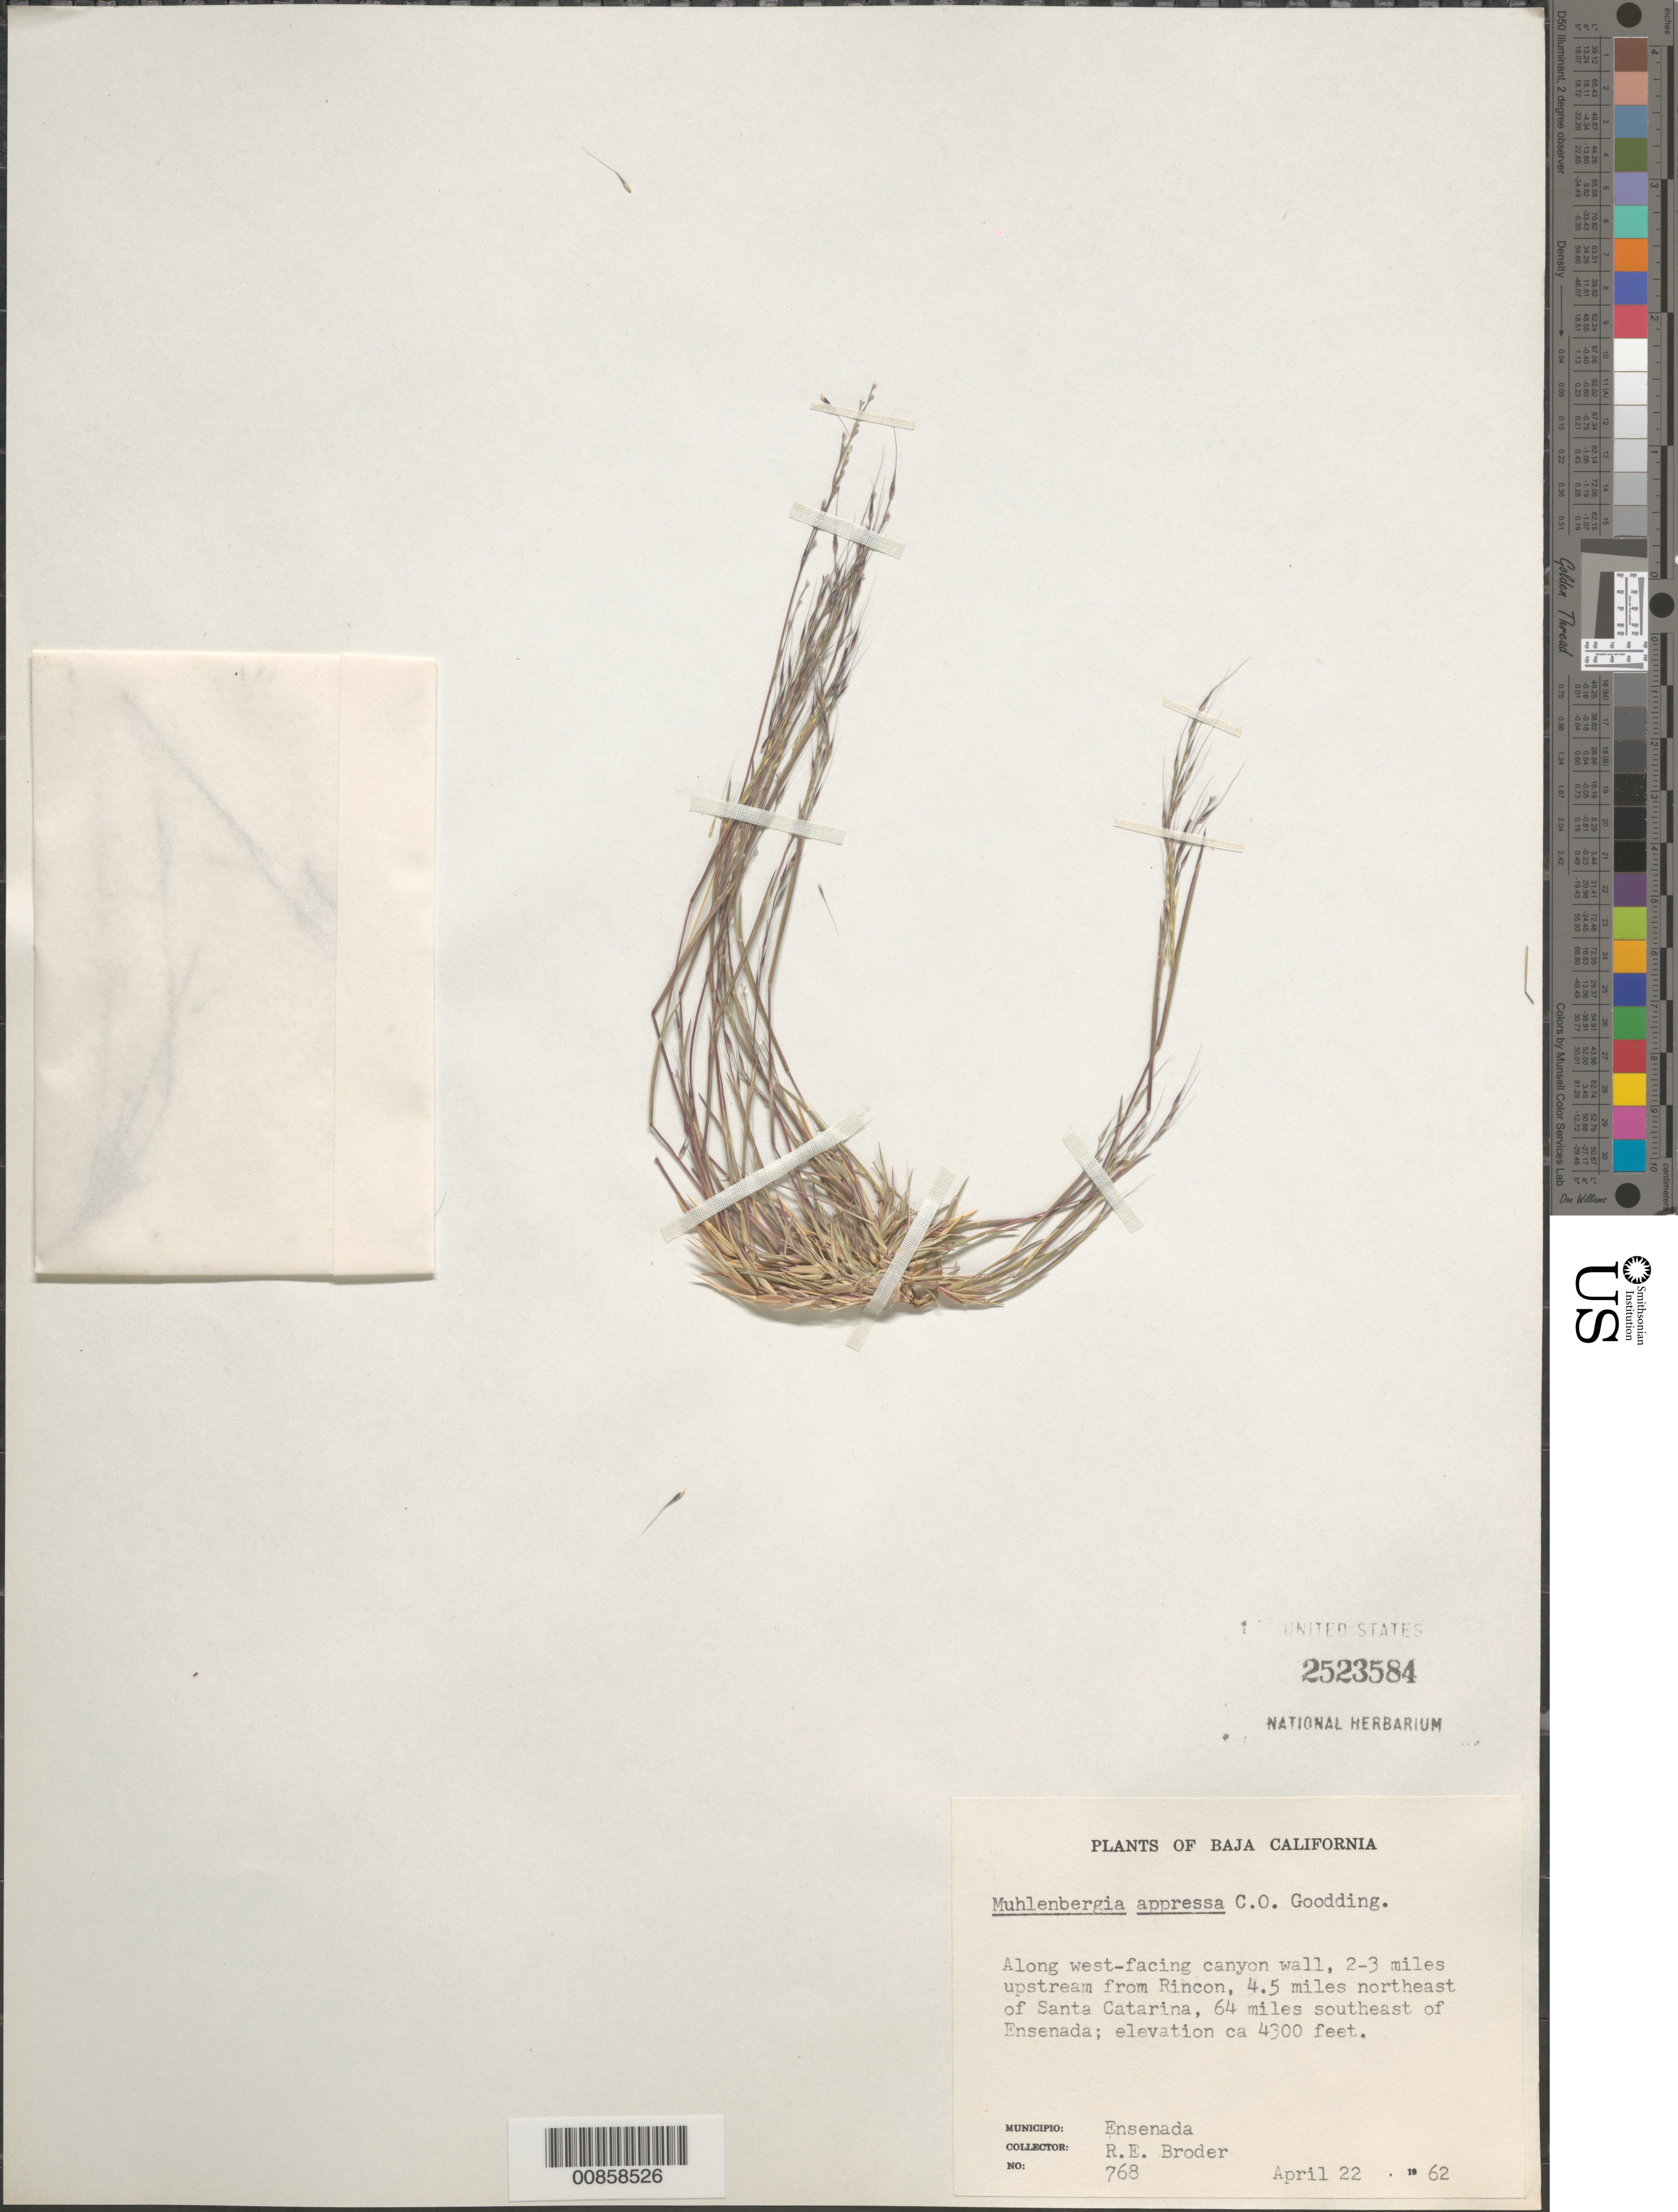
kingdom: Plantae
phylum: Tracheophyta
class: Liliopsida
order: Poales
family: Poaceae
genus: Muhlenbergia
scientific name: Muhlenbergia appressa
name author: C.O. Goodd.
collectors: R. Broder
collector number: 768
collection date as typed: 22 Apr 1962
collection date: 1962-04-22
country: Mexico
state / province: Baja California Norte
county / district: Ensenada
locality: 1.5-2.5 mi upstream from Rincón, 4.5 mi NE of Sta. Catarina, 64 mi SE of Ensenada, mpio. Ensenada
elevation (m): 1250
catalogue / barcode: US 2523584